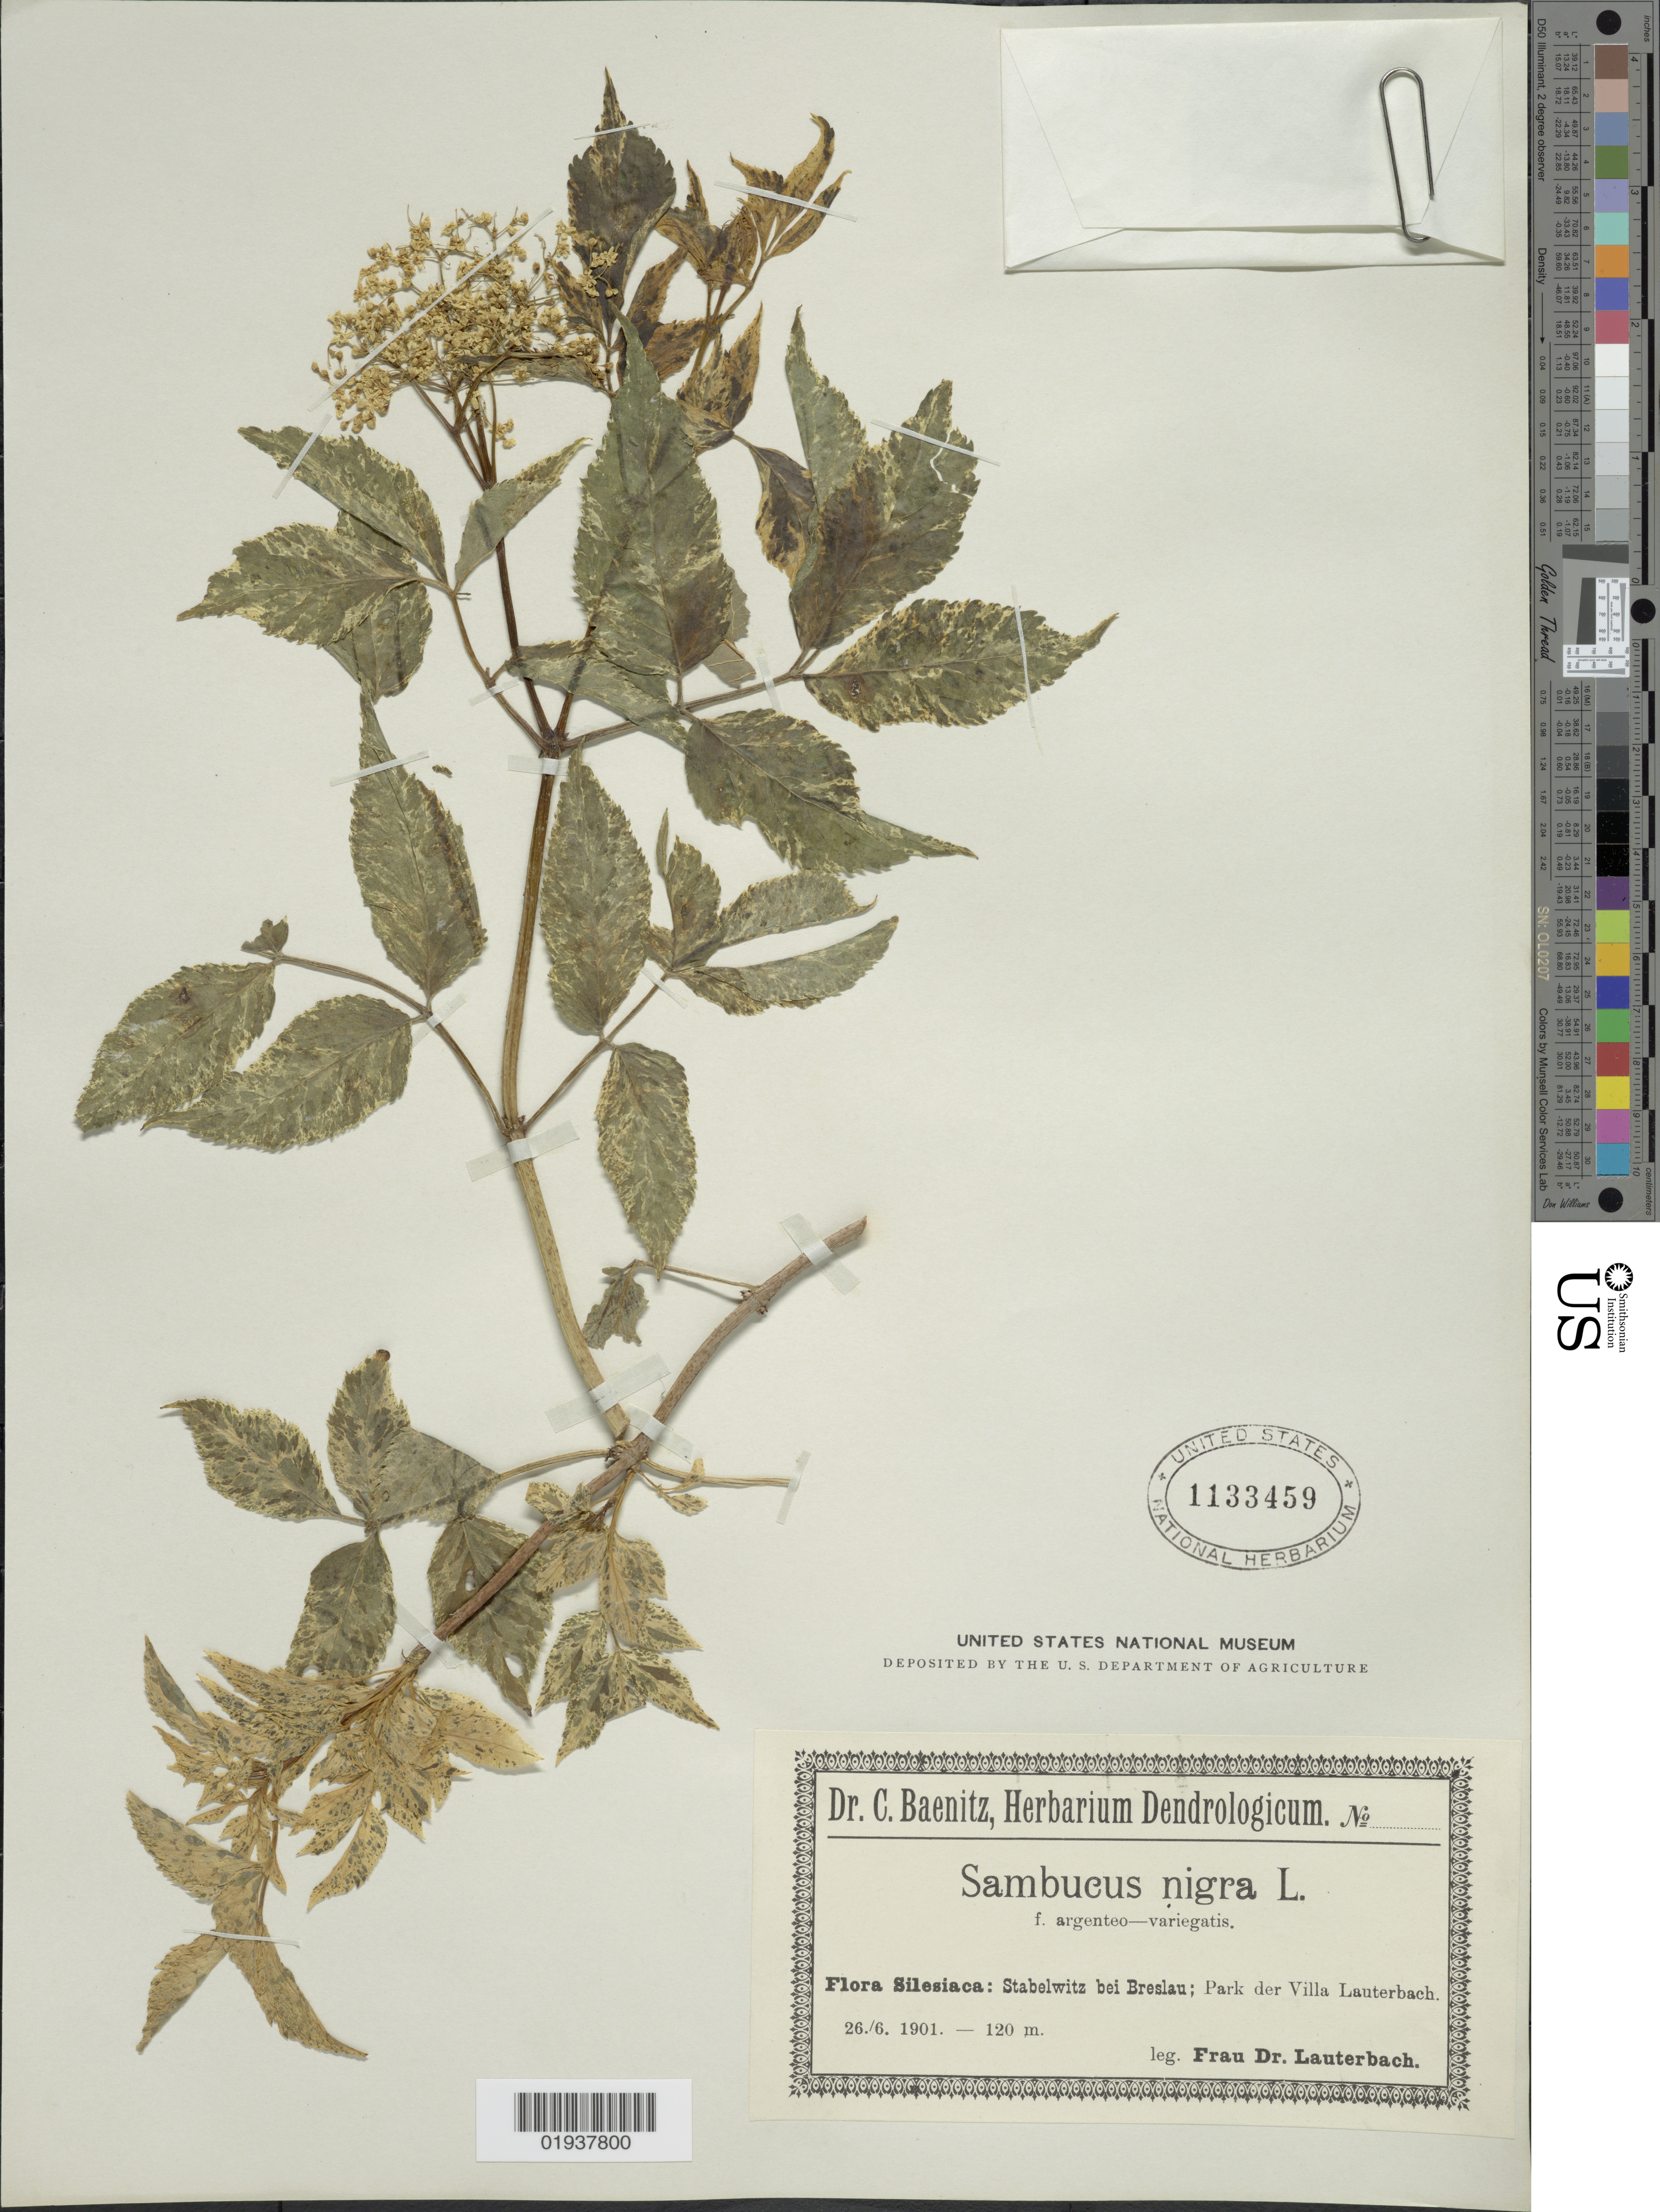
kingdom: Plantae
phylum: Tracheophyta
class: Magnoliopsida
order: Dipsacales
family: Viburnaceae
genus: Sambucus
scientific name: Sambucus nigra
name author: L.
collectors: Lauterbach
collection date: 1901-06-26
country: Poland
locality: Silesiaca: Stabelwitz bei Breslau; Park der Villa Lauterbach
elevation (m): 120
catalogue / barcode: US 1133459